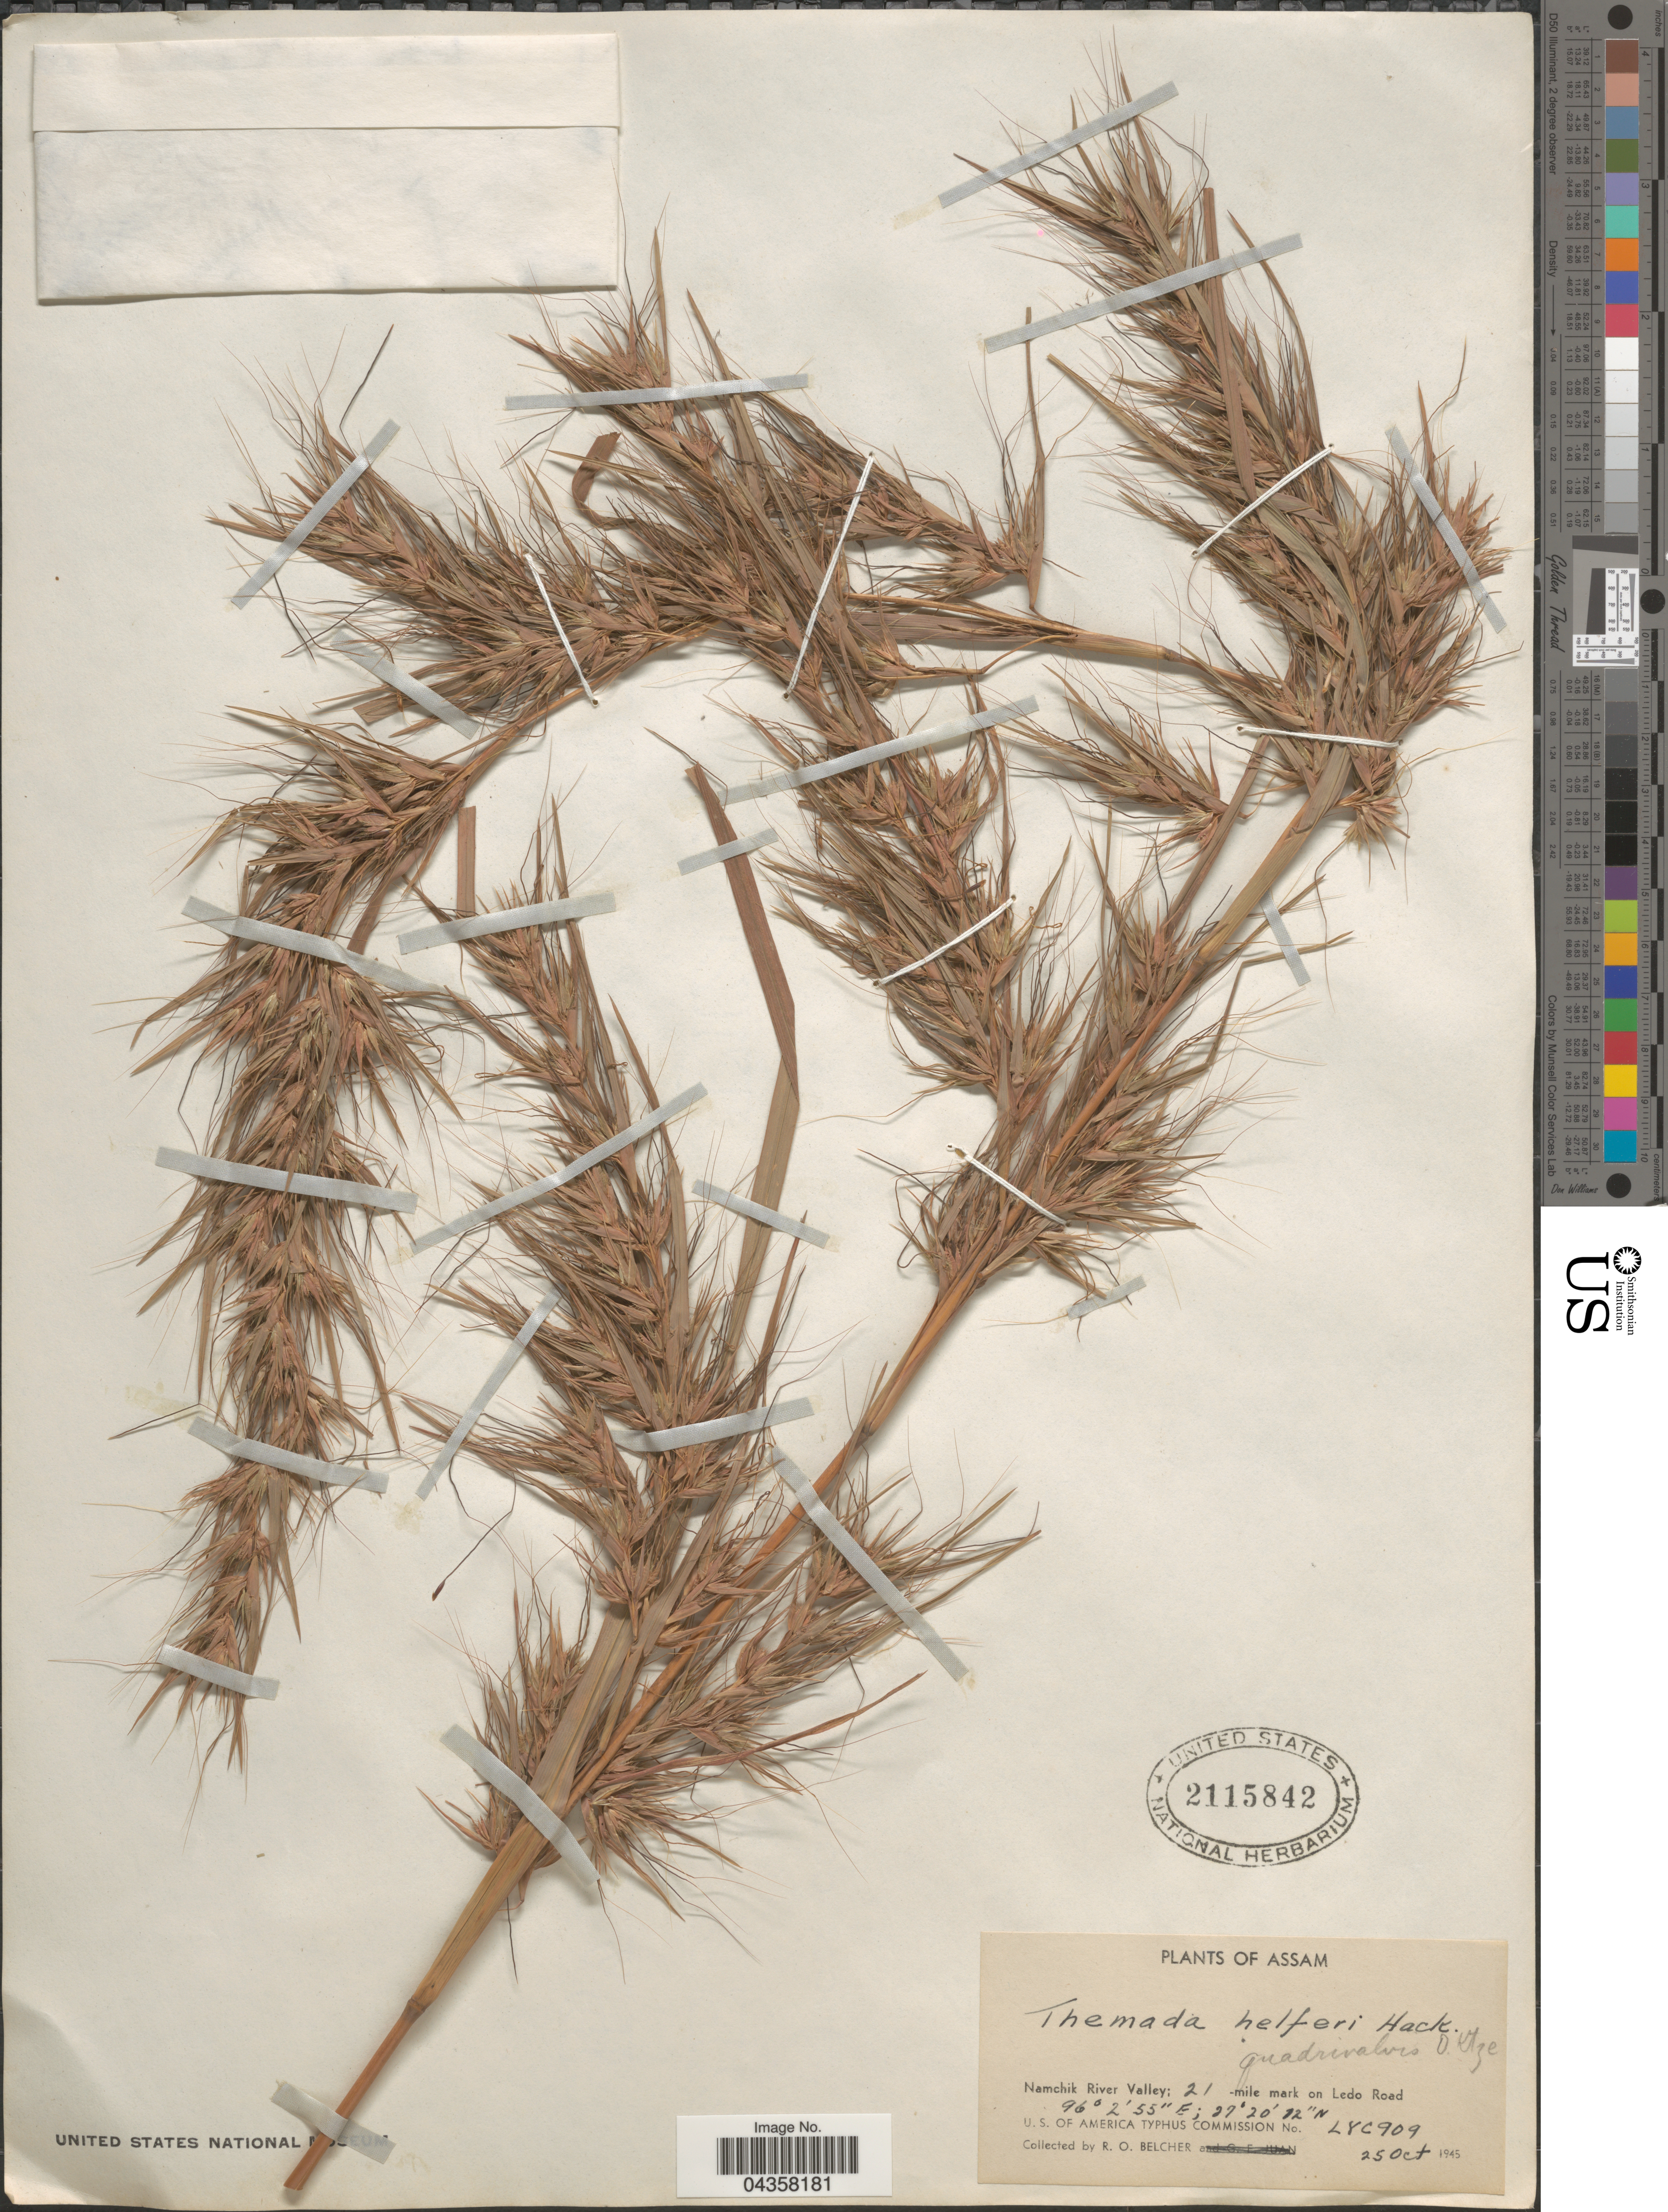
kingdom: Plantae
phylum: Tracheophyta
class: Liliopsida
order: Poales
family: Poaceae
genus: Themeda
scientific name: Themeda helferi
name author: Hack. in A. DC.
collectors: R. Belcher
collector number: L8C909*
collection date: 1945-10-25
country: India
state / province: Assam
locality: Namchik River Valley; 21-mile mark on Ledo Road.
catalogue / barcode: US 2115842